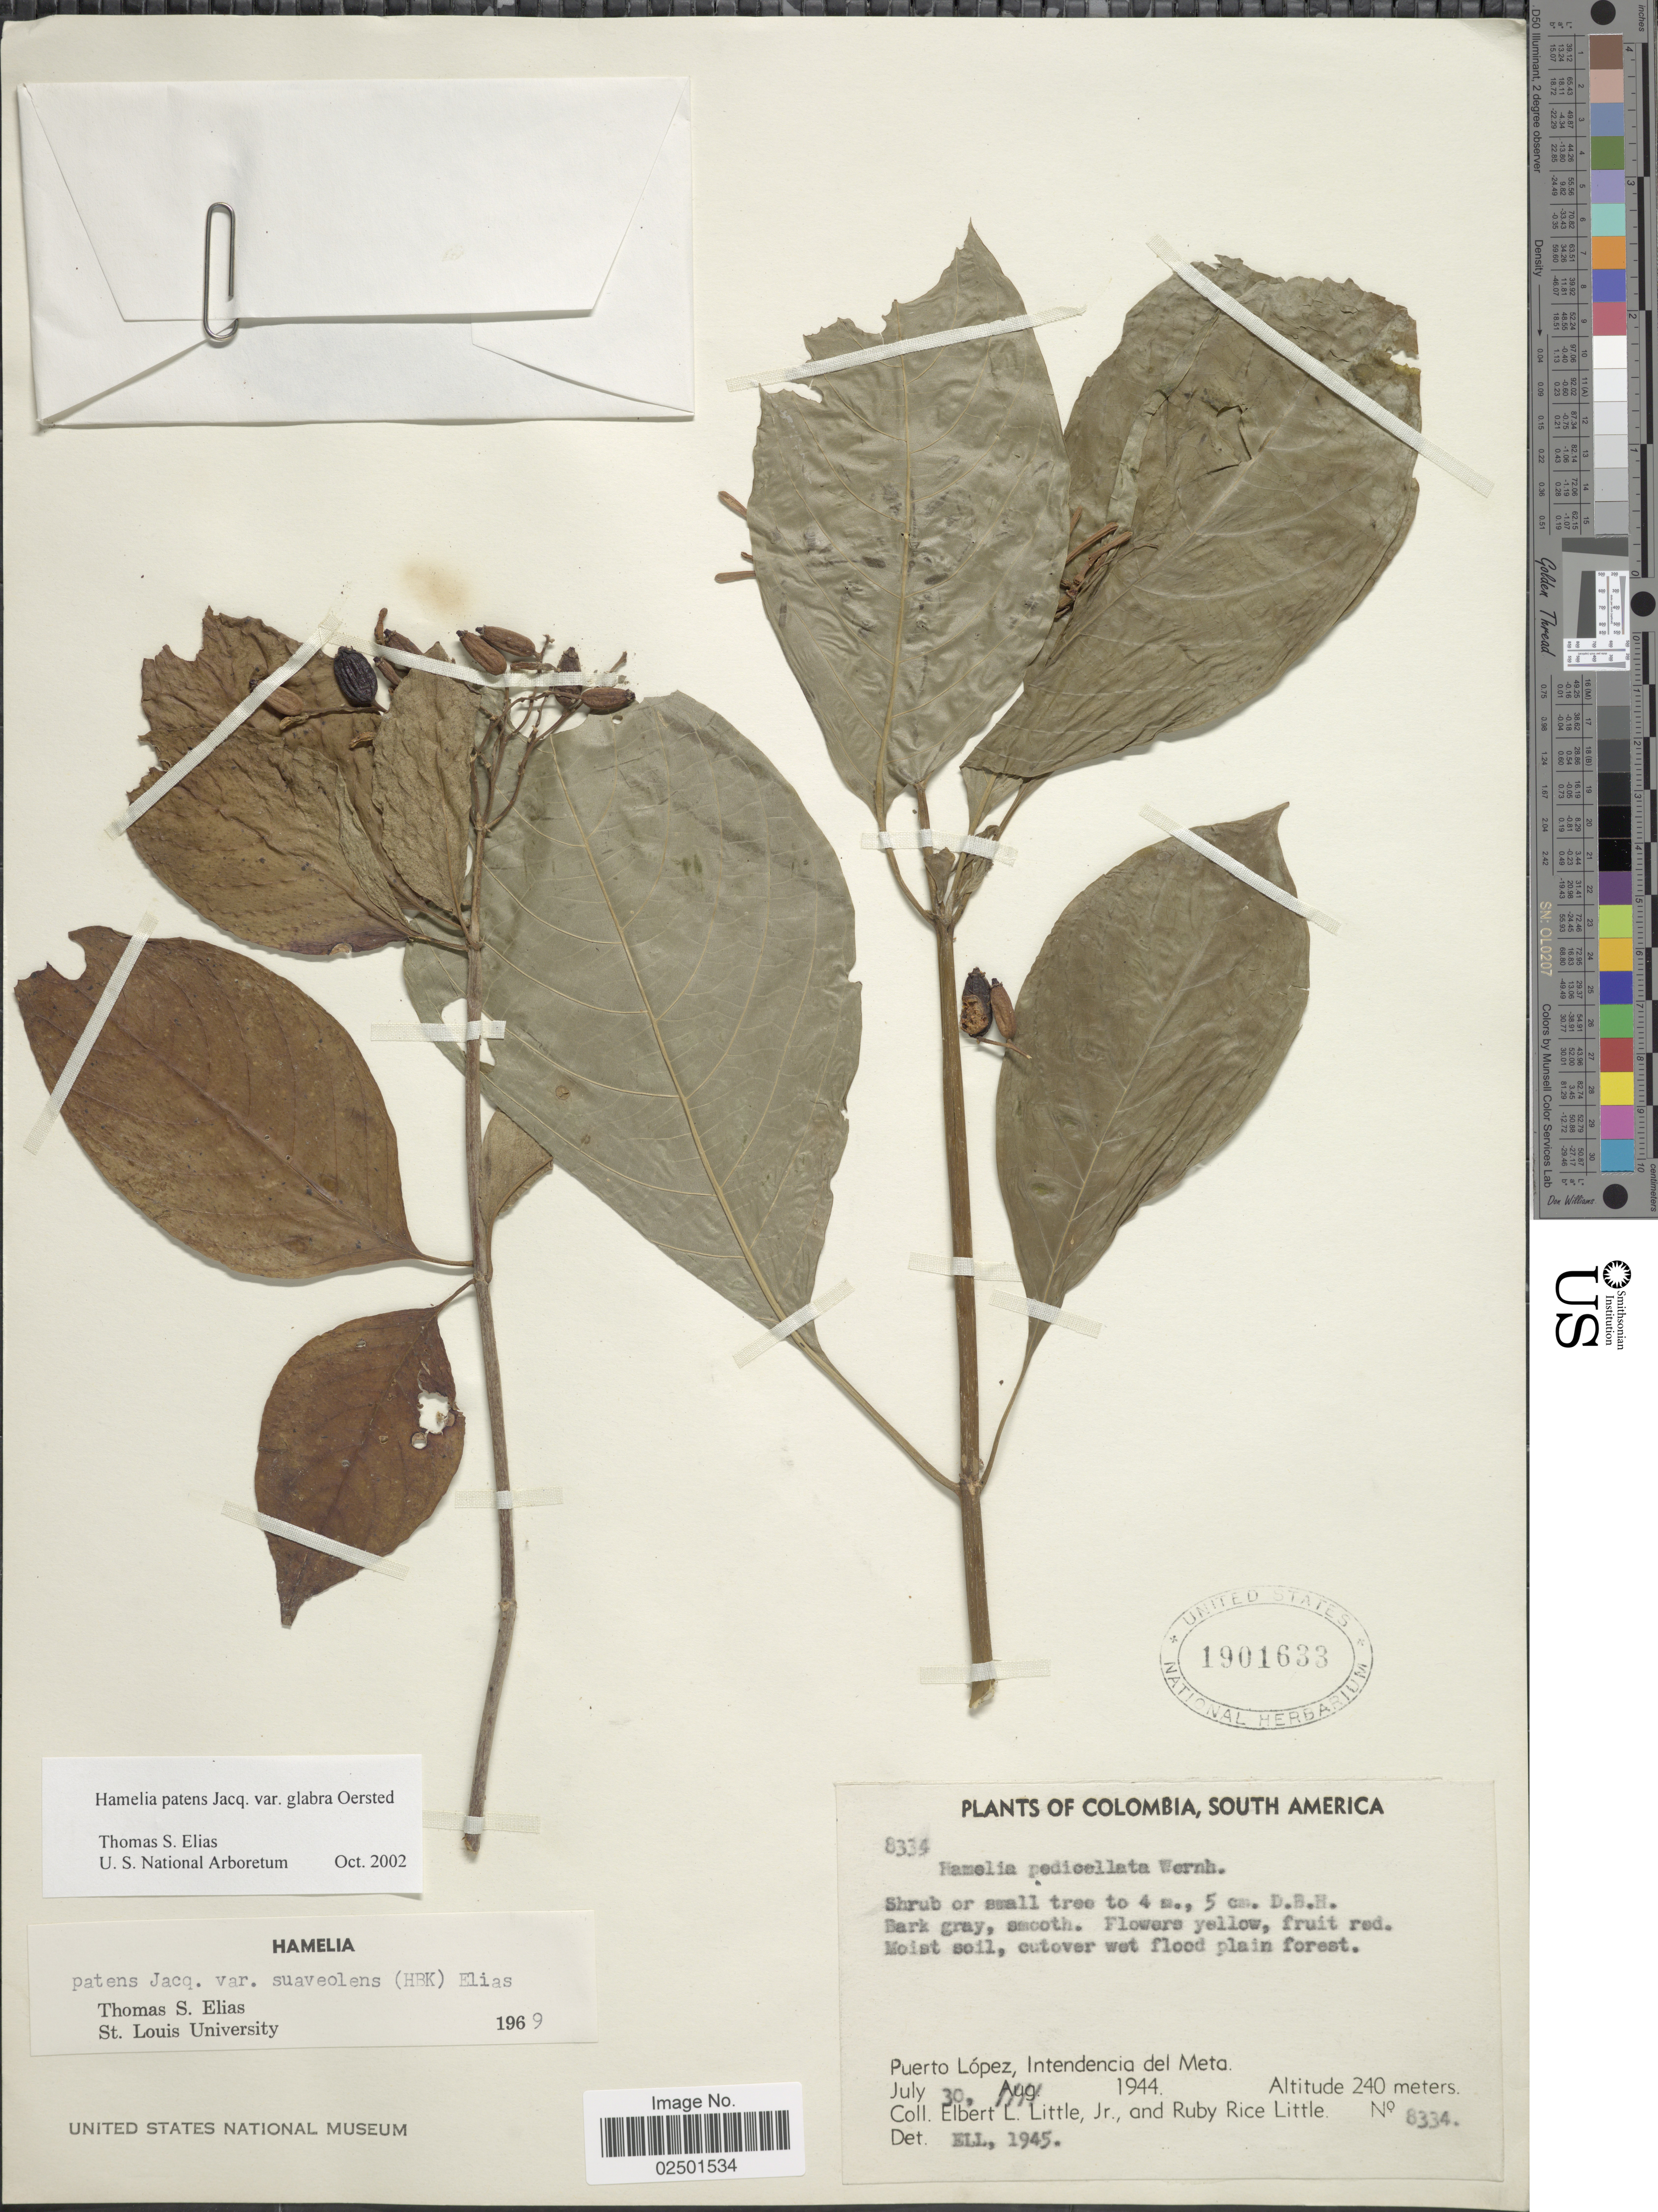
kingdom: Plantae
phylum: Tracheophyta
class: Magnoliopsida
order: Gentianales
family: Rubiaceae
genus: Hamelia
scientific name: Hamelia patens var. glabra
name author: Oerst.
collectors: E. L. Little & R. R. Little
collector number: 8334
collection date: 1944-07-30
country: Colombia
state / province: Meta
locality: Puerto Lopez, Intendencia del Meta.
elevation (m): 240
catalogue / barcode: US 1901633